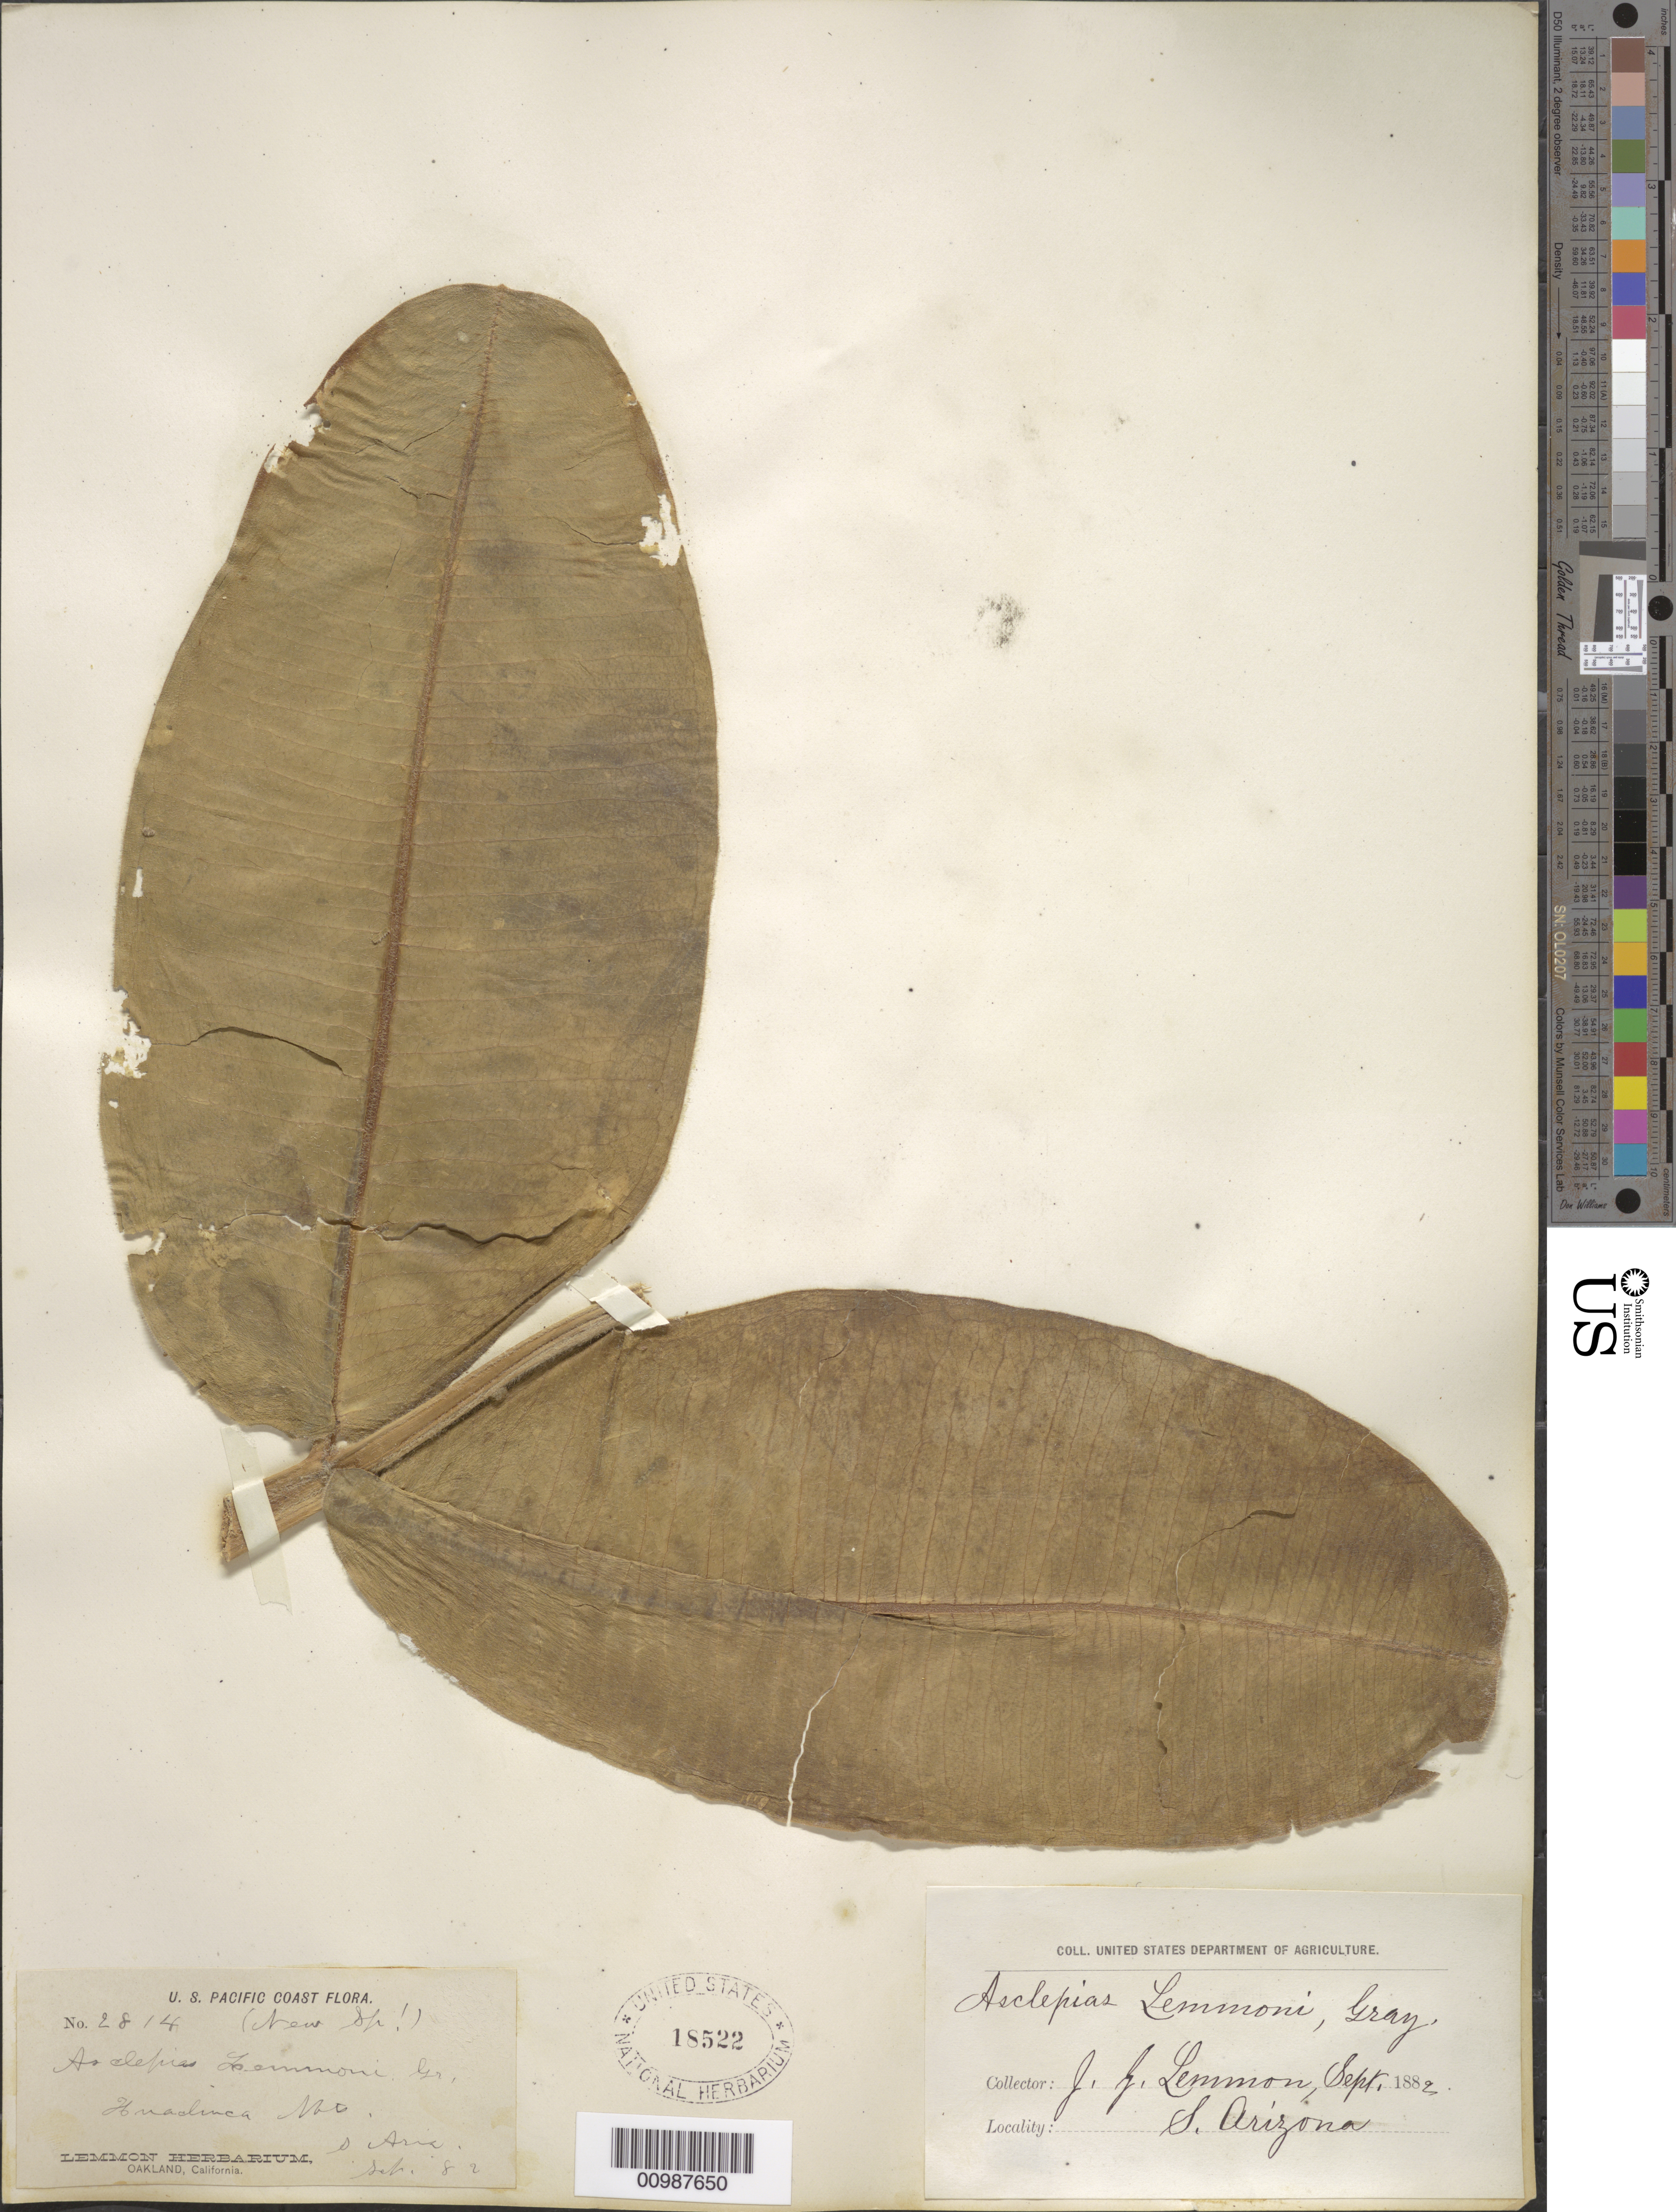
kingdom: Plantae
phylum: Tracheophyta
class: Magnoliopsida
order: Gentianales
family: Apocynaceae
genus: Asclepias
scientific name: Asclepias lemmonii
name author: A. Gray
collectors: J. G. Lemmon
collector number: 2814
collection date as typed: Sep 1882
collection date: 1882-09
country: United States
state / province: Arizona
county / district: Cochise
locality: Huachuca Mountains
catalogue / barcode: US 18522